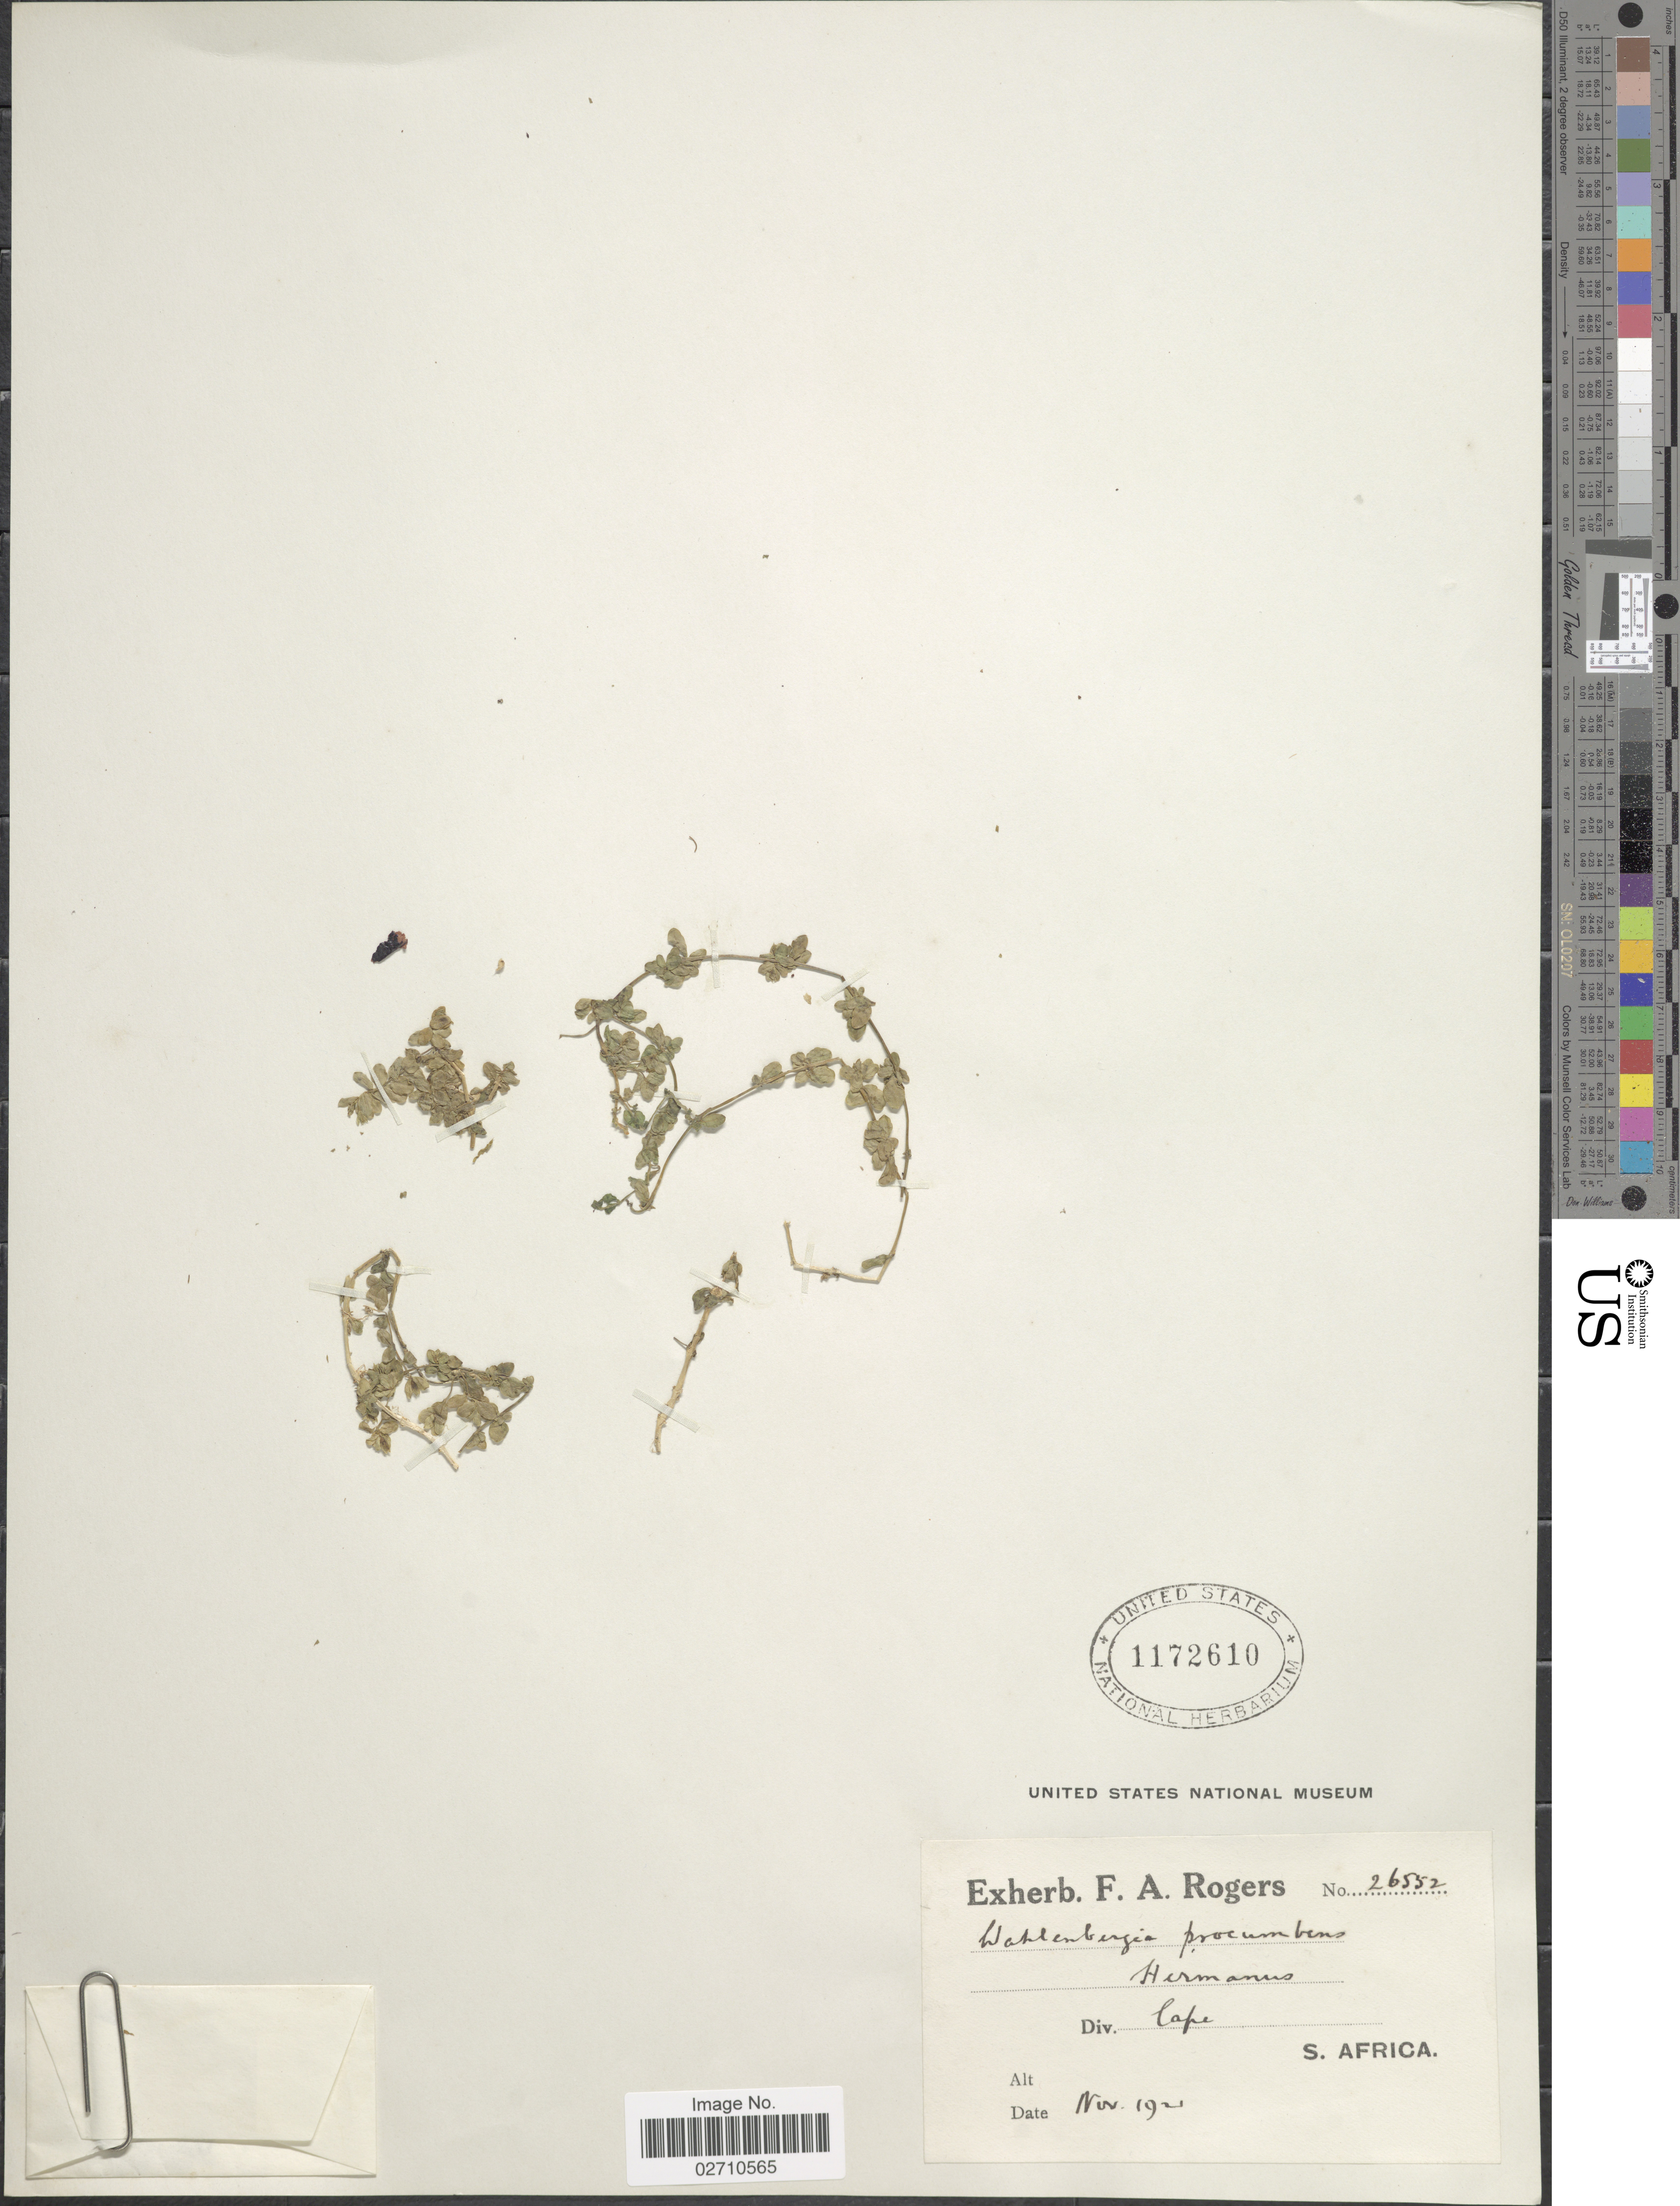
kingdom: Plantae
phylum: Tracheophyta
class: Magnoliopsida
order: Asterales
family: Campanulaceae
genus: Wahlenbergia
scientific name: Wahlenbergia procumbens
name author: A. DC.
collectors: ex herb. F. A. Rogers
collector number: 26552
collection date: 1921-11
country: South Africa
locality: Cape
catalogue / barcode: US 1172610